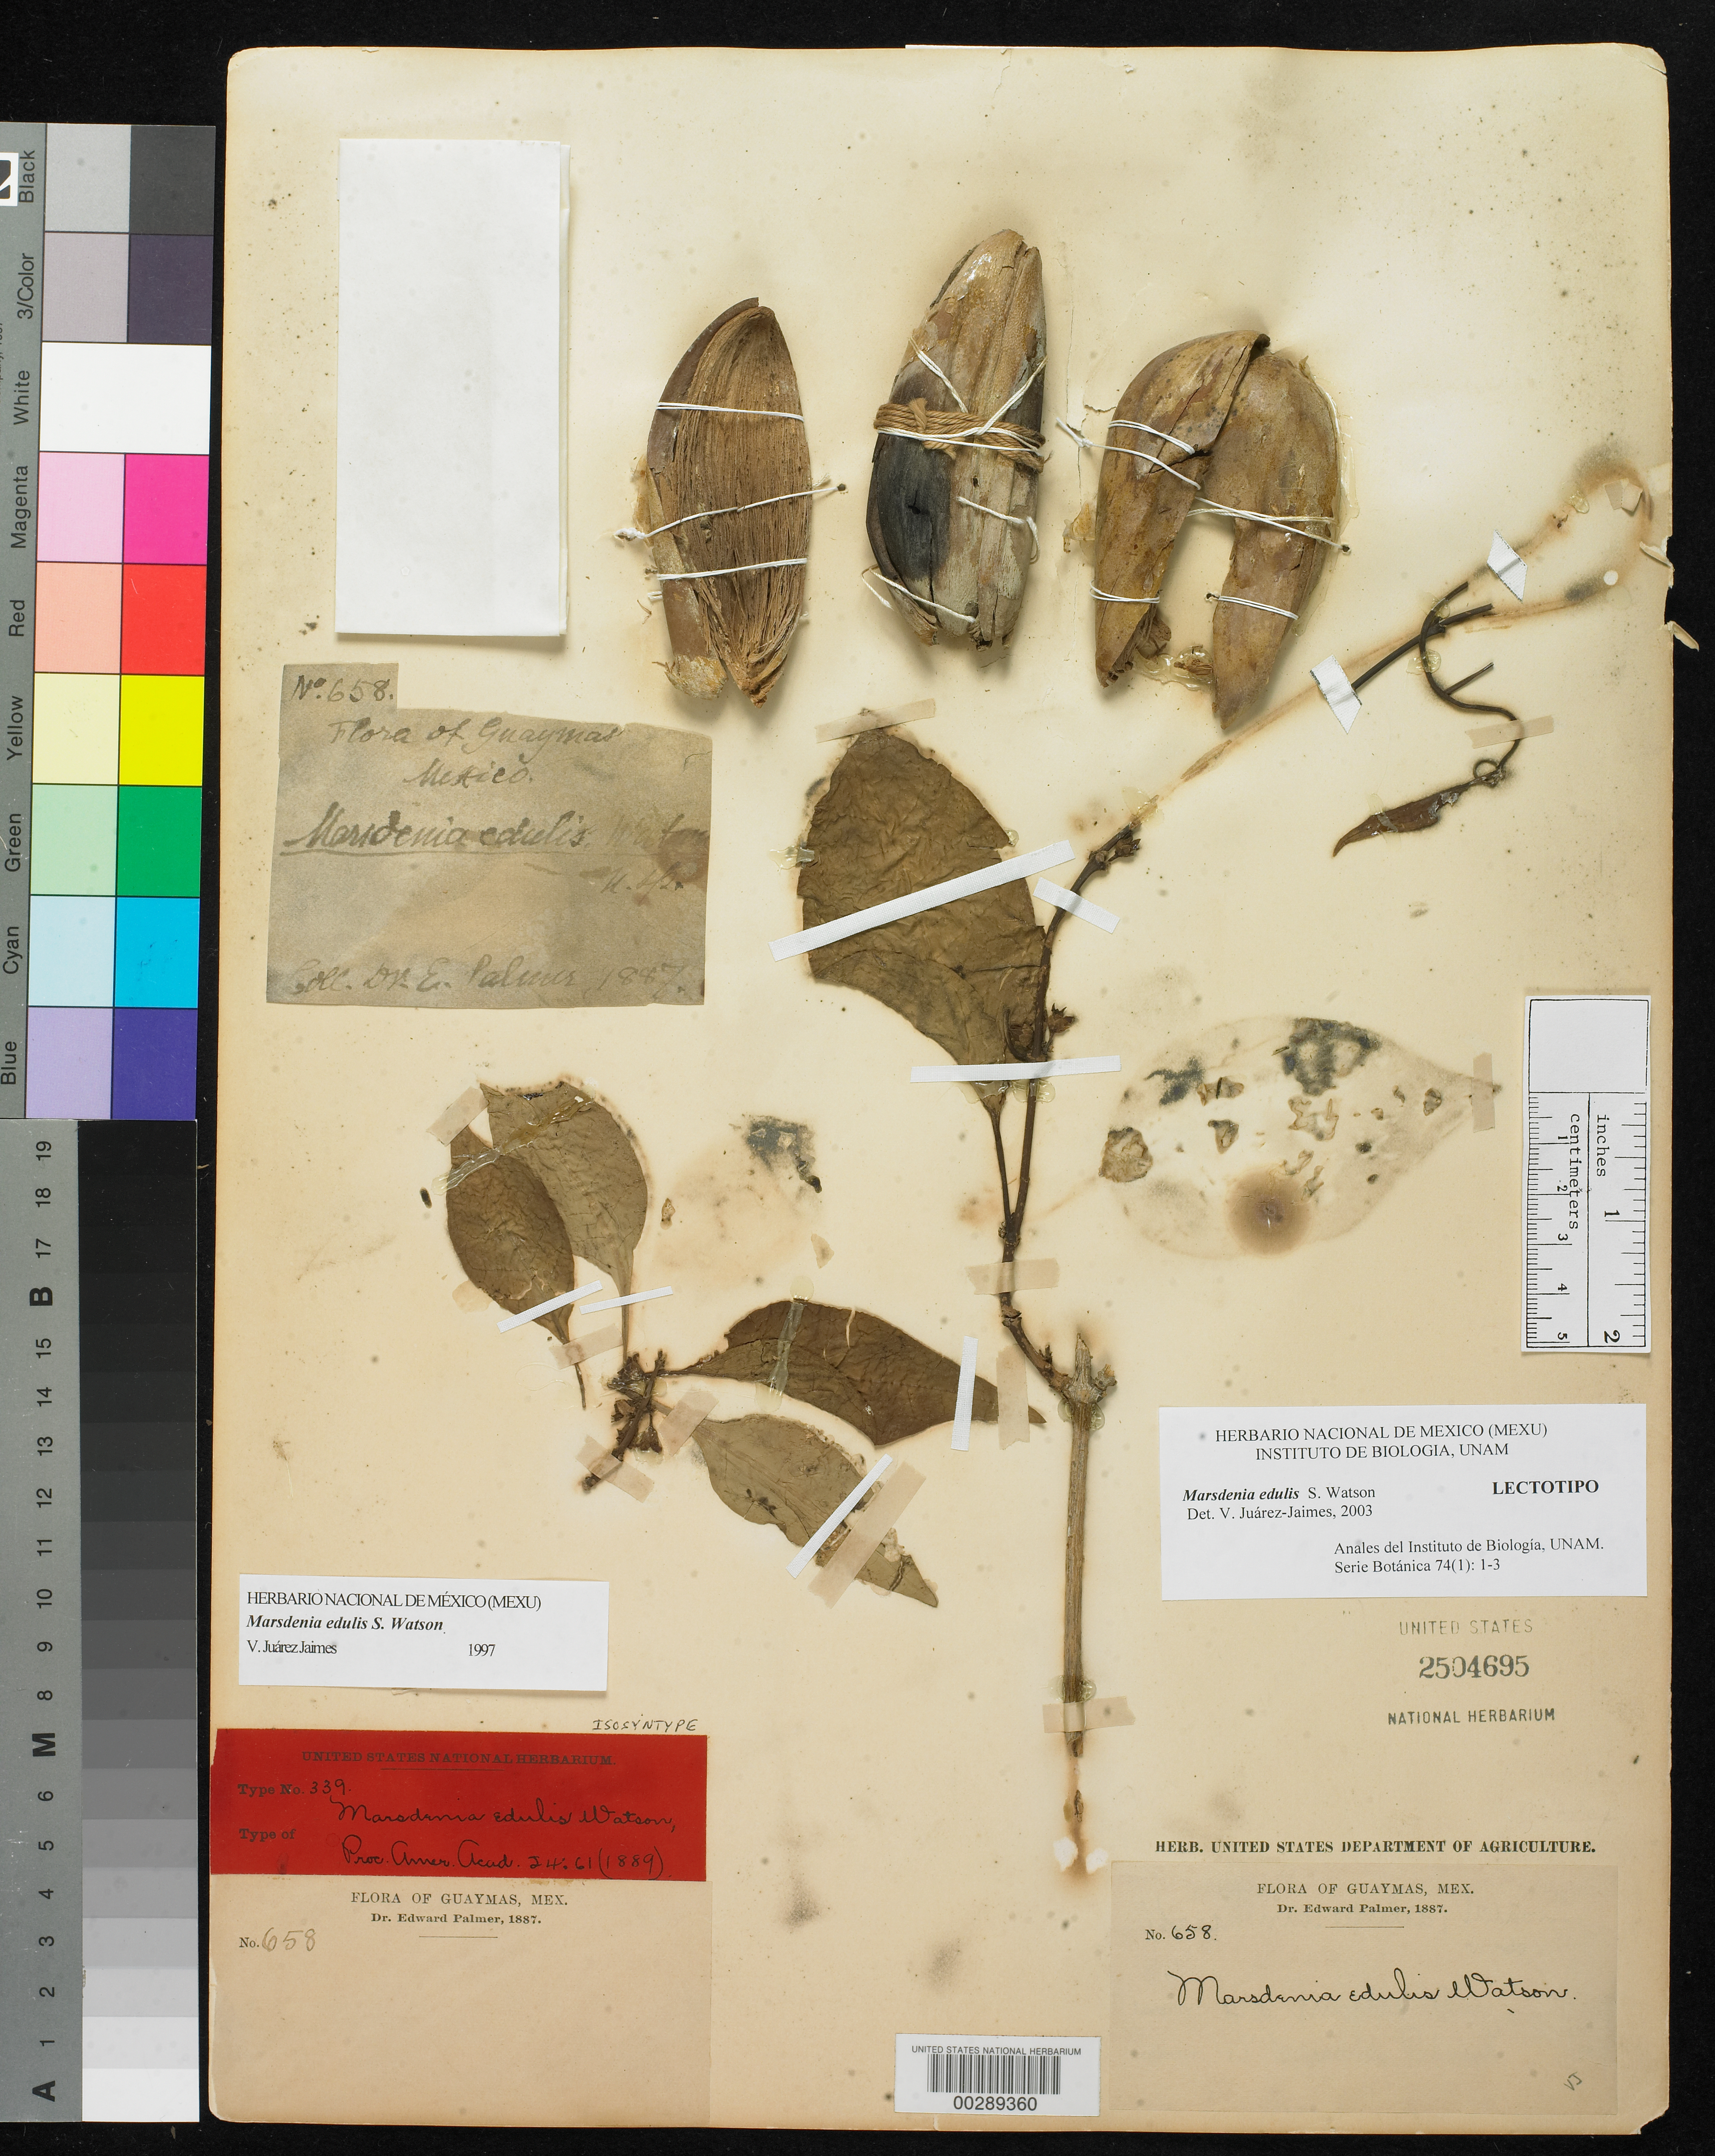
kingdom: Plantae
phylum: Tracheophyta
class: Magnoliopsida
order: Gentianales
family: Apocynaceae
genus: Marsdenia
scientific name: Marsdenia edulis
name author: S. Watson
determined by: Juárez-Jaimes, Verónica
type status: Lectotype; Isosyntype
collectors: E. Palmer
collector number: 658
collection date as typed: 1887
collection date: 1887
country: Mexico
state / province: Sonora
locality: Guaymas.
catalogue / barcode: US 2504695